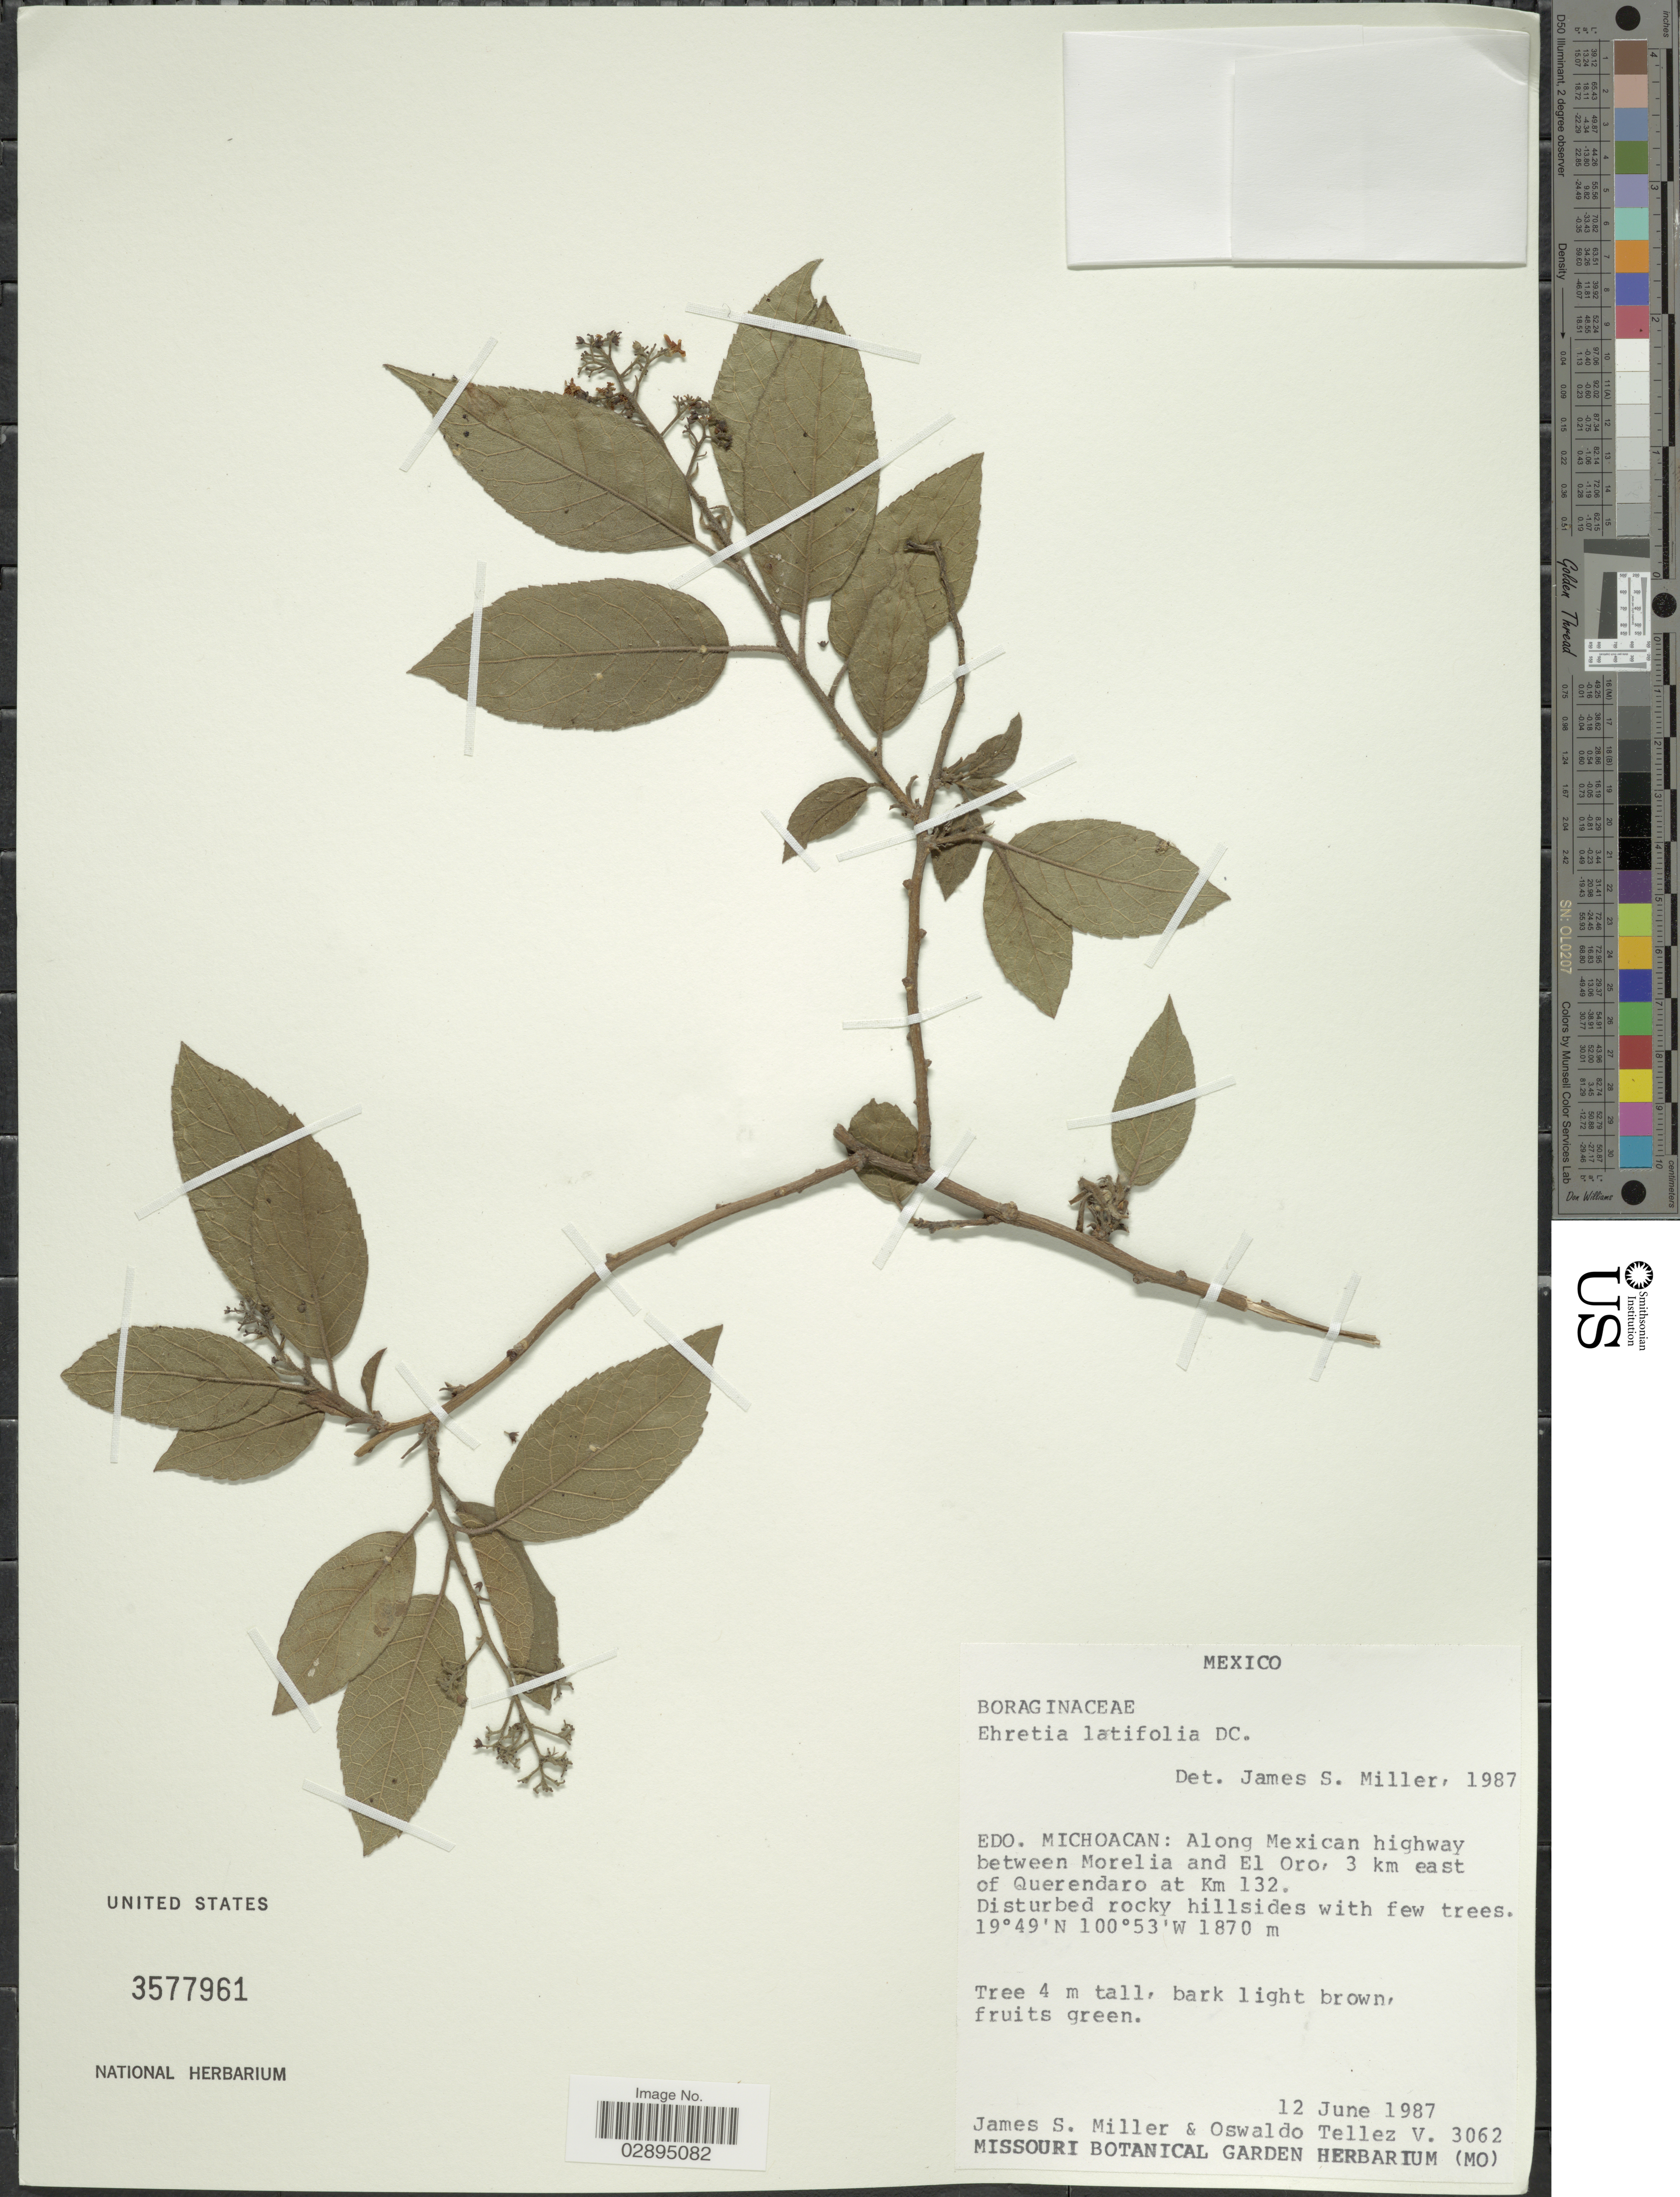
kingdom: Plantae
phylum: Tracheophyta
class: Magnoliopsida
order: Boraginales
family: Ehretiaceae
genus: Ehretia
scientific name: Ehretia latifolia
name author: DC.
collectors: J. S. Miller & O. Téllez V.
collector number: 3062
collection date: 1987-06-12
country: Mexico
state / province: Michoacán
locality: Edo. Michoacan: Along Mexican highway between Morelia and El Oro, 3 km east of Querendaro at Km 132.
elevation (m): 1870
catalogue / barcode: US 3577961